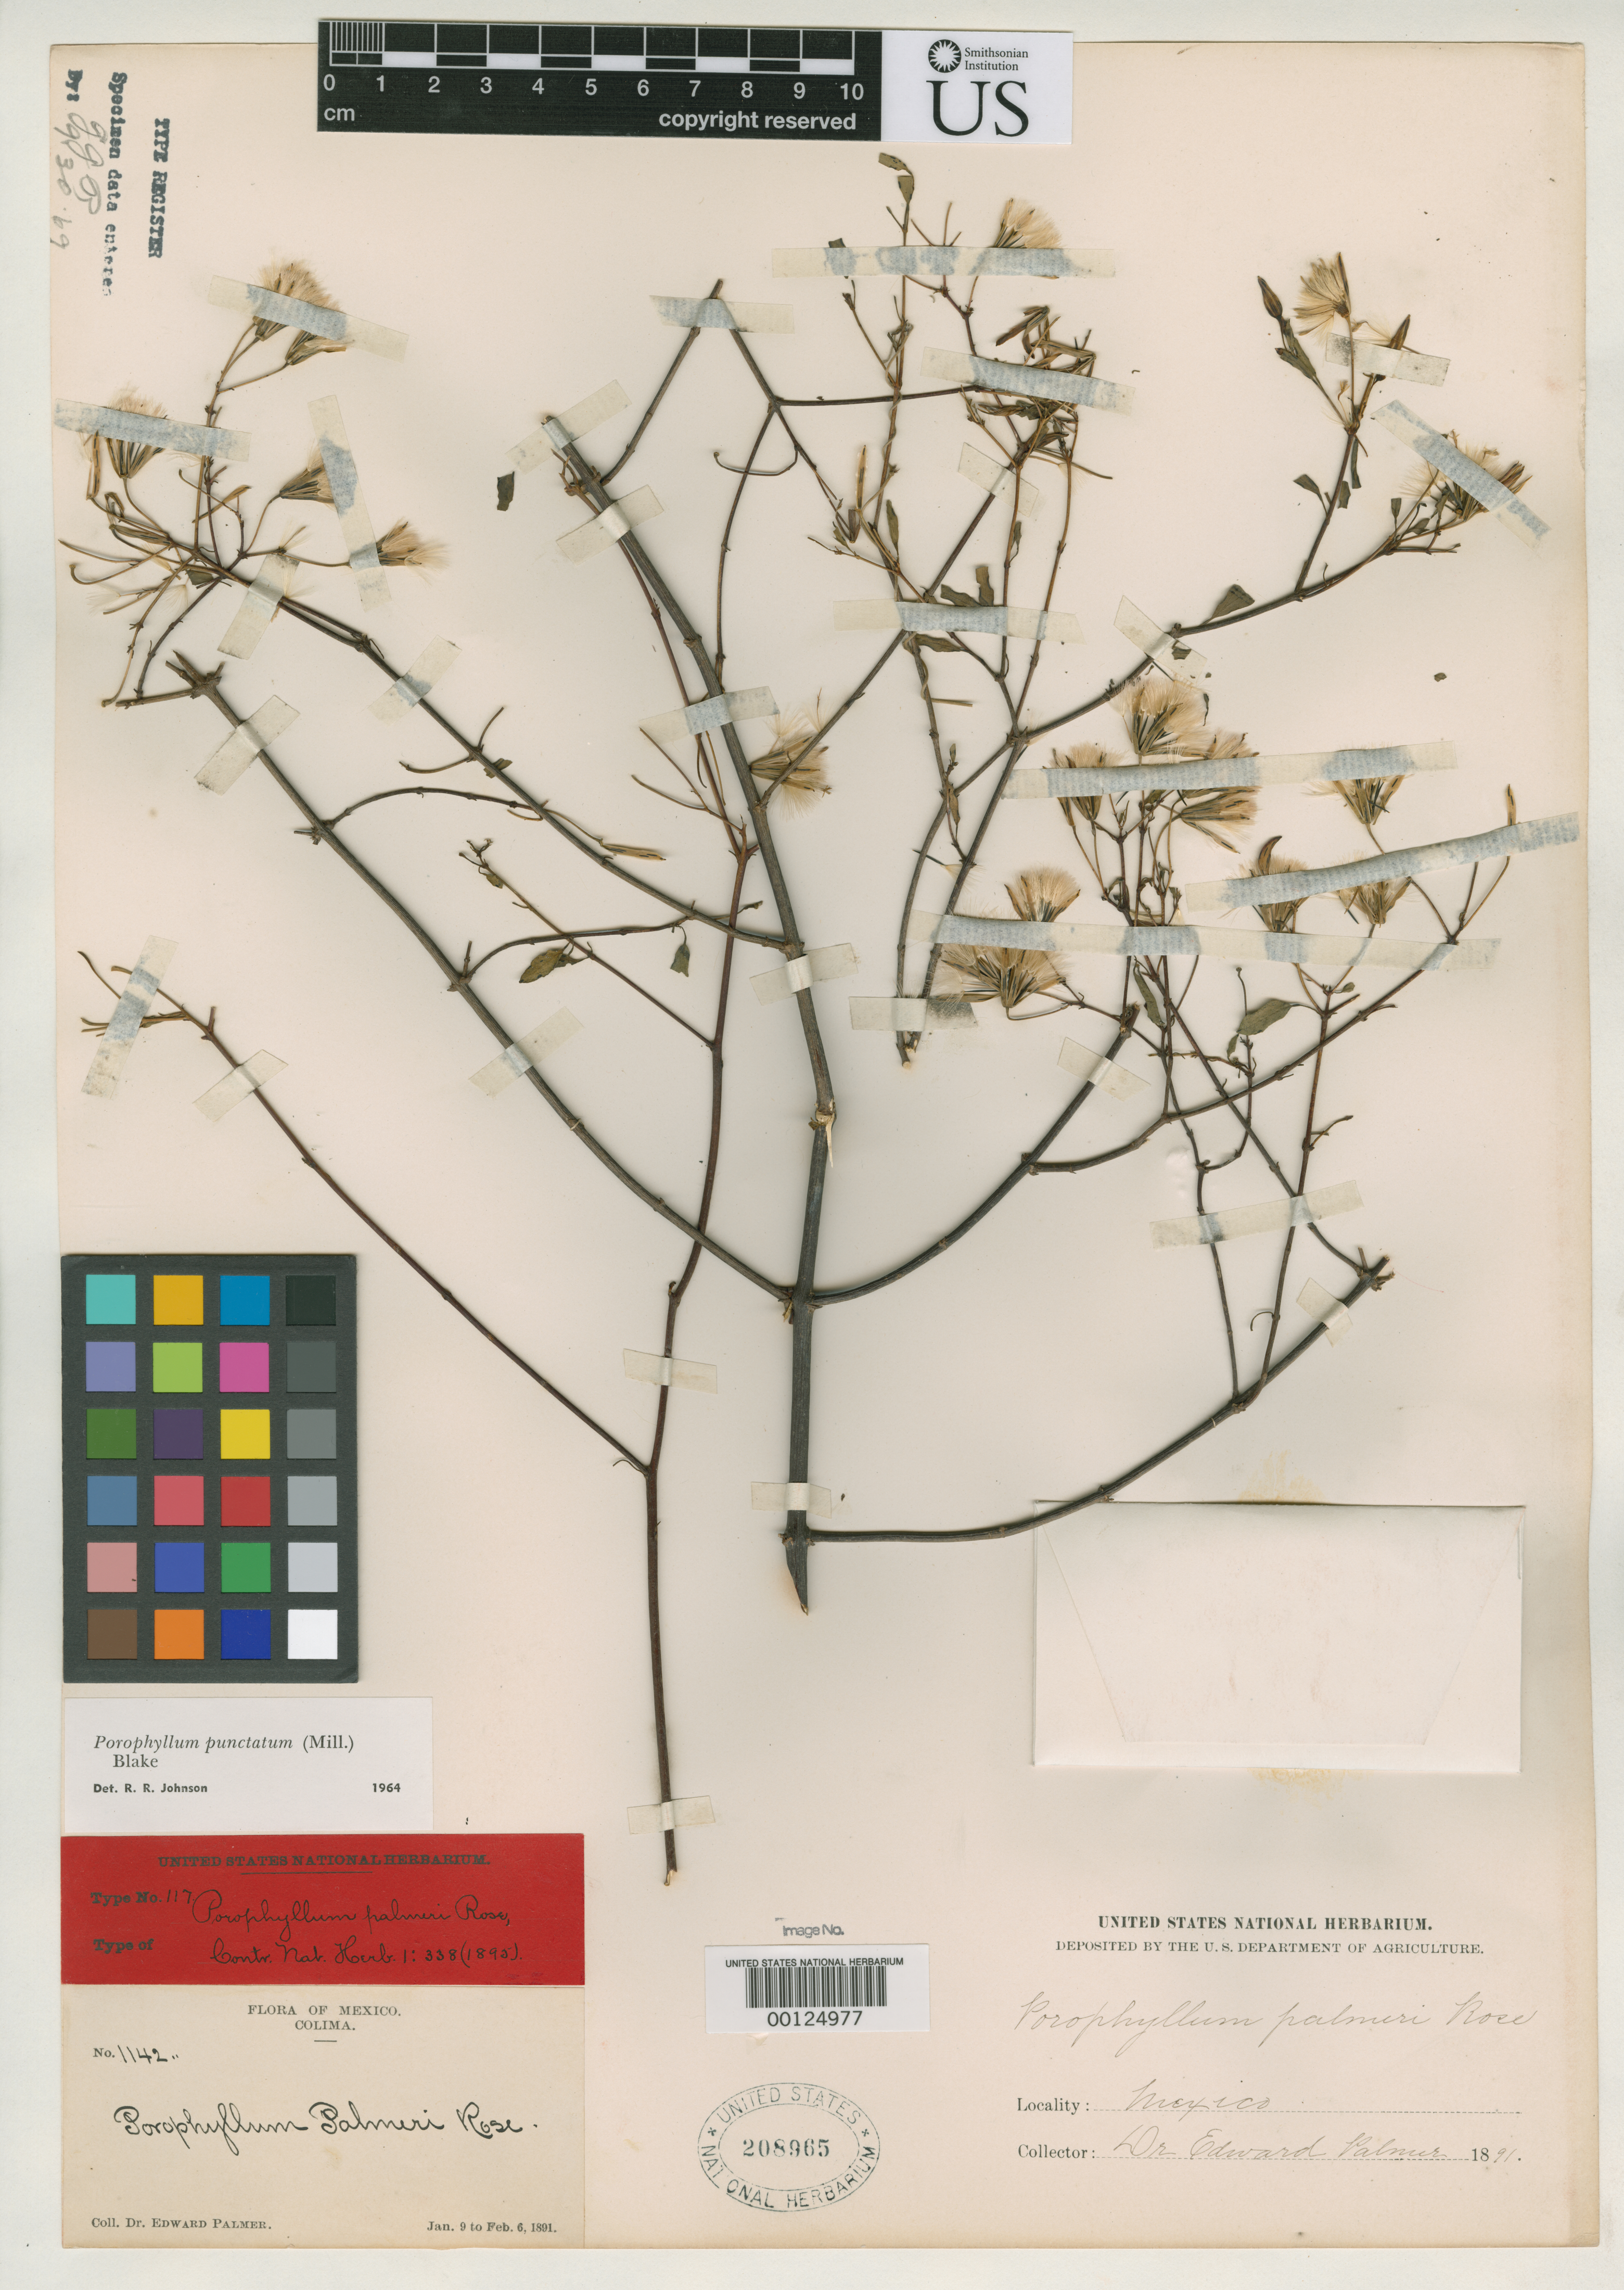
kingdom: Plantae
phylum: Tracheophyta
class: Magnoliopsida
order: Asterales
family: Asteraceae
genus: Porophyllum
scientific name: Porophyllum palmeri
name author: Rose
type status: Possible Holotype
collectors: E. Palmer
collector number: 1142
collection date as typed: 09 Jan 1891 to 06 Feb 1891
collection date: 1891-01-09/1891-02-06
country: Mexico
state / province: Colima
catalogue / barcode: US 208965